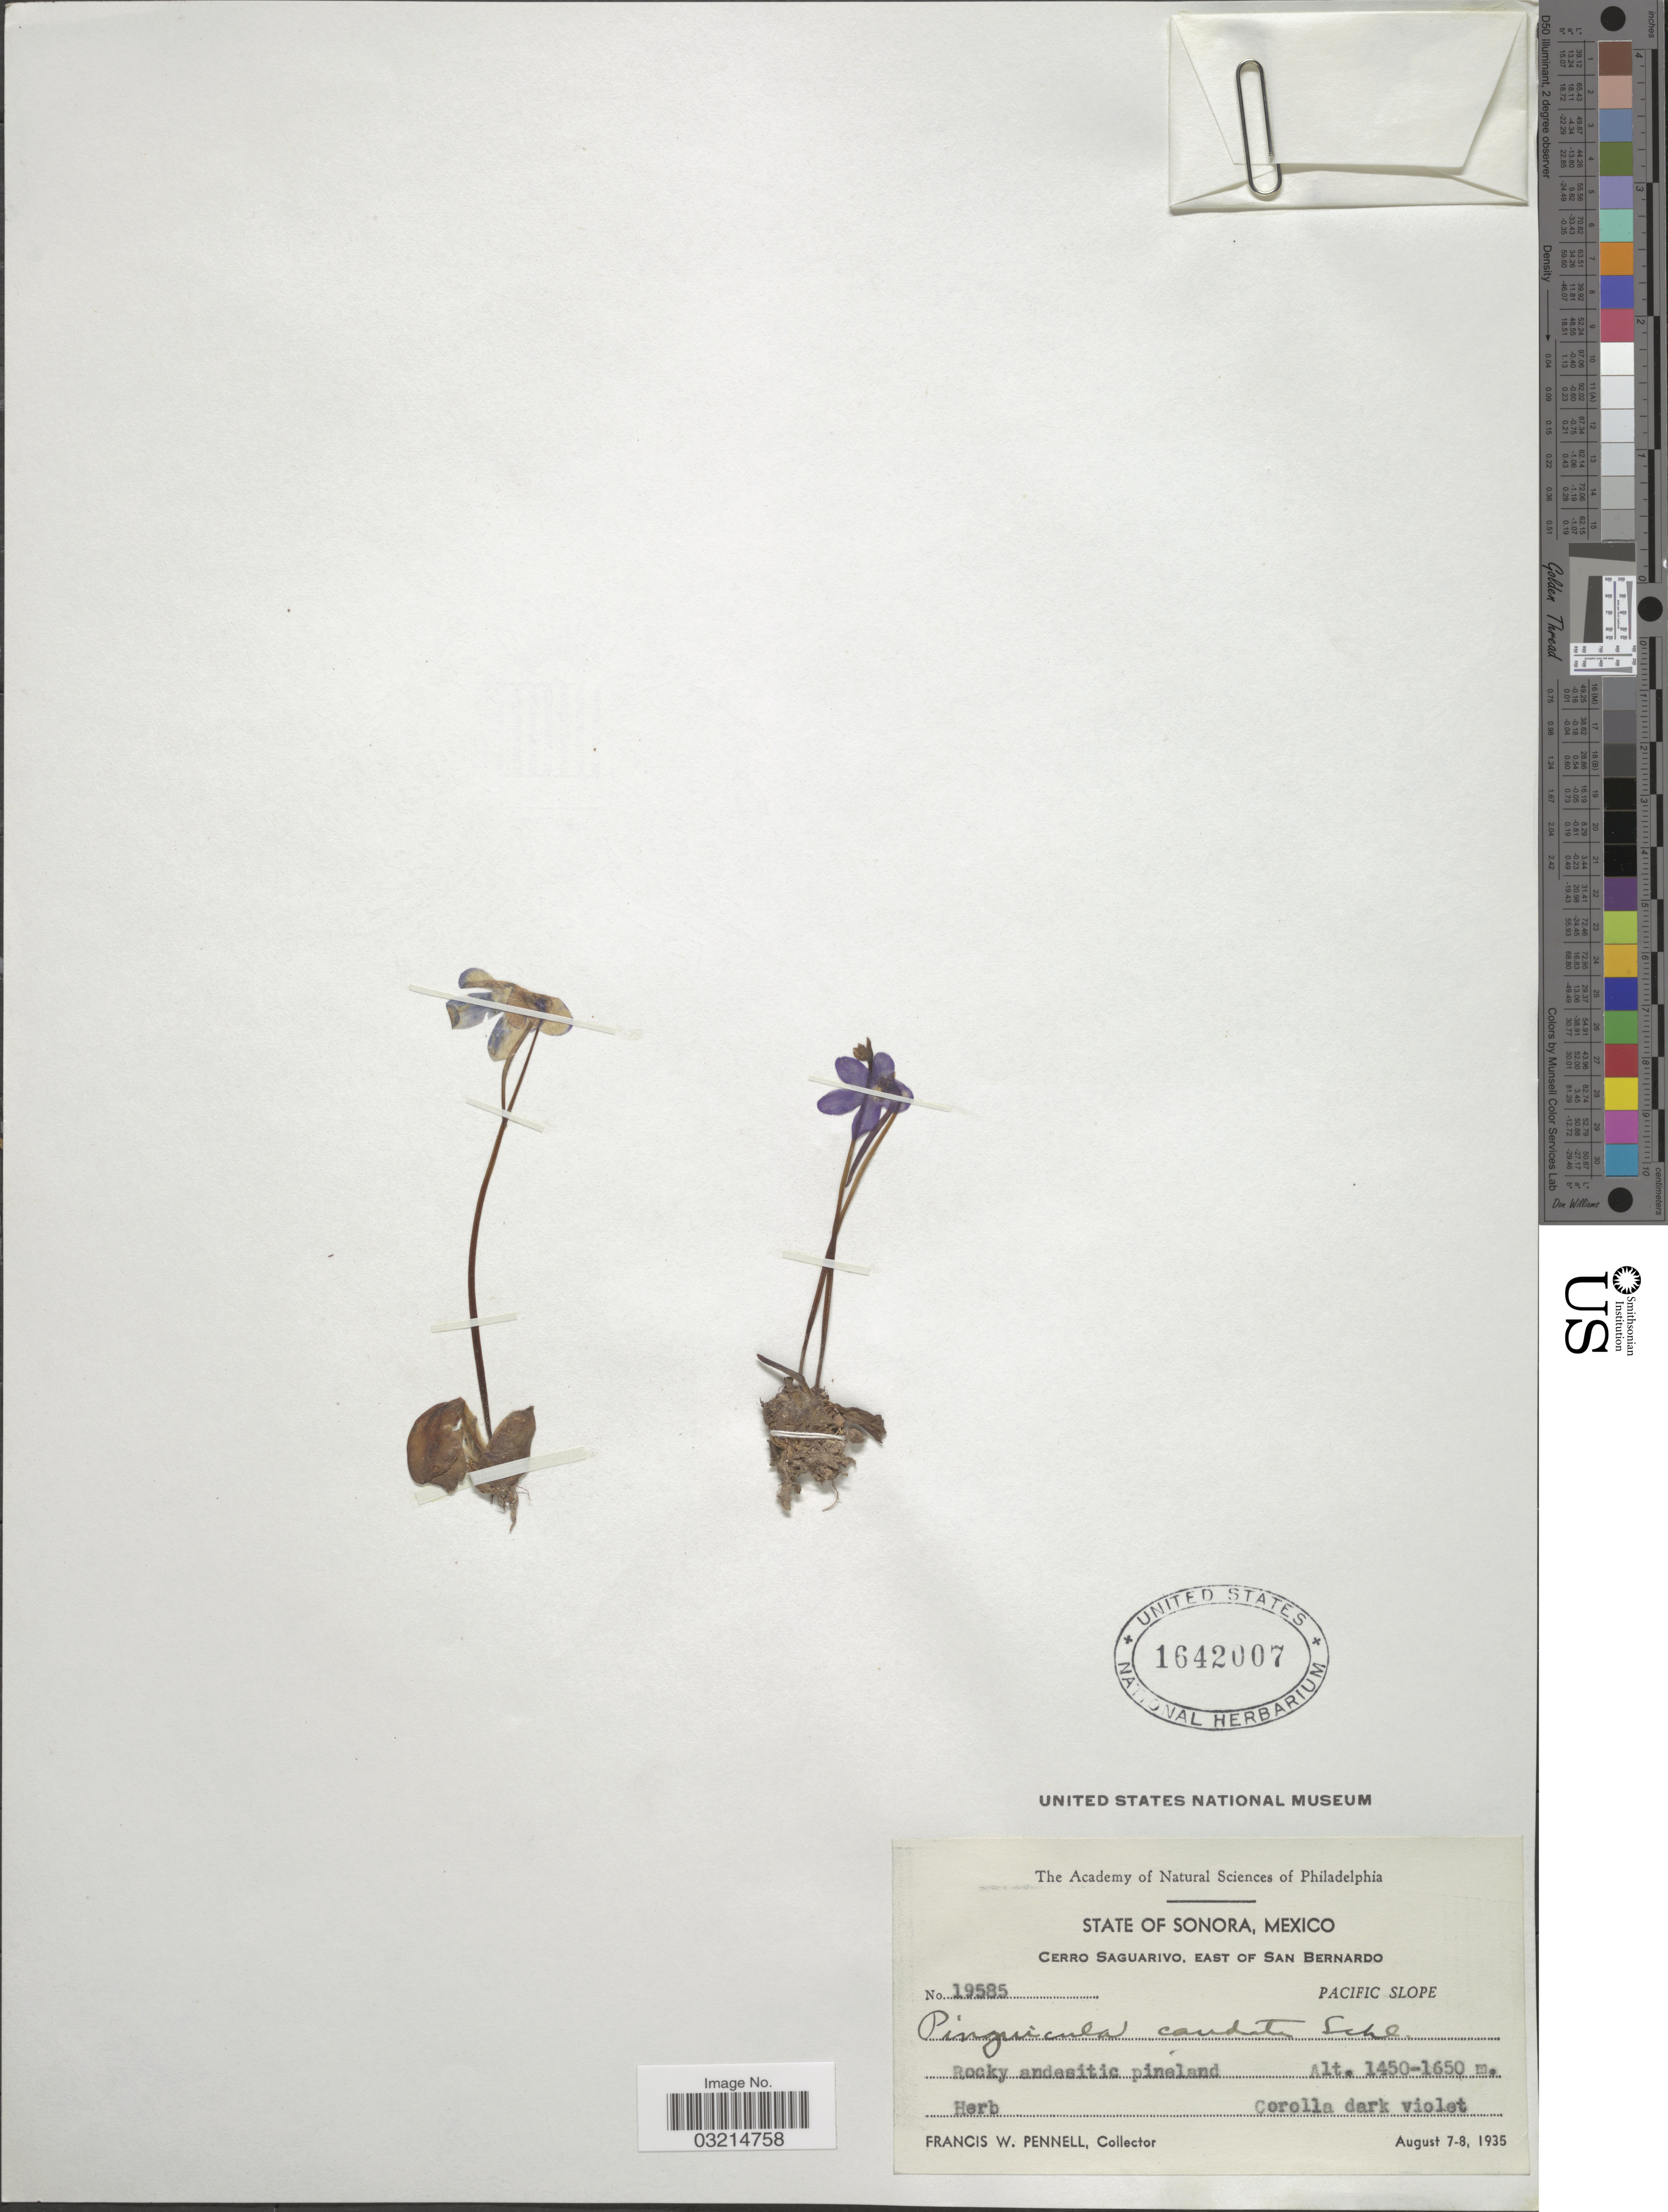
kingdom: Plantae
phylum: Tracheophyta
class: Magnoliopsida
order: Lamiales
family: Lentibulariaceae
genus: Pinguicula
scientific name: Pinguicula caudata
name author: Schltdl.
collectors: F. W. Pennell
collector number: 19585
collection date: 1935-08-07/1935-08-08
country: Mexico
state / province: Sonora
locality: Cerro Saguarivo, East of San Bernardo, Pacific Slope.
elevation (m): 1450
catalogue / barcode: US 1642007